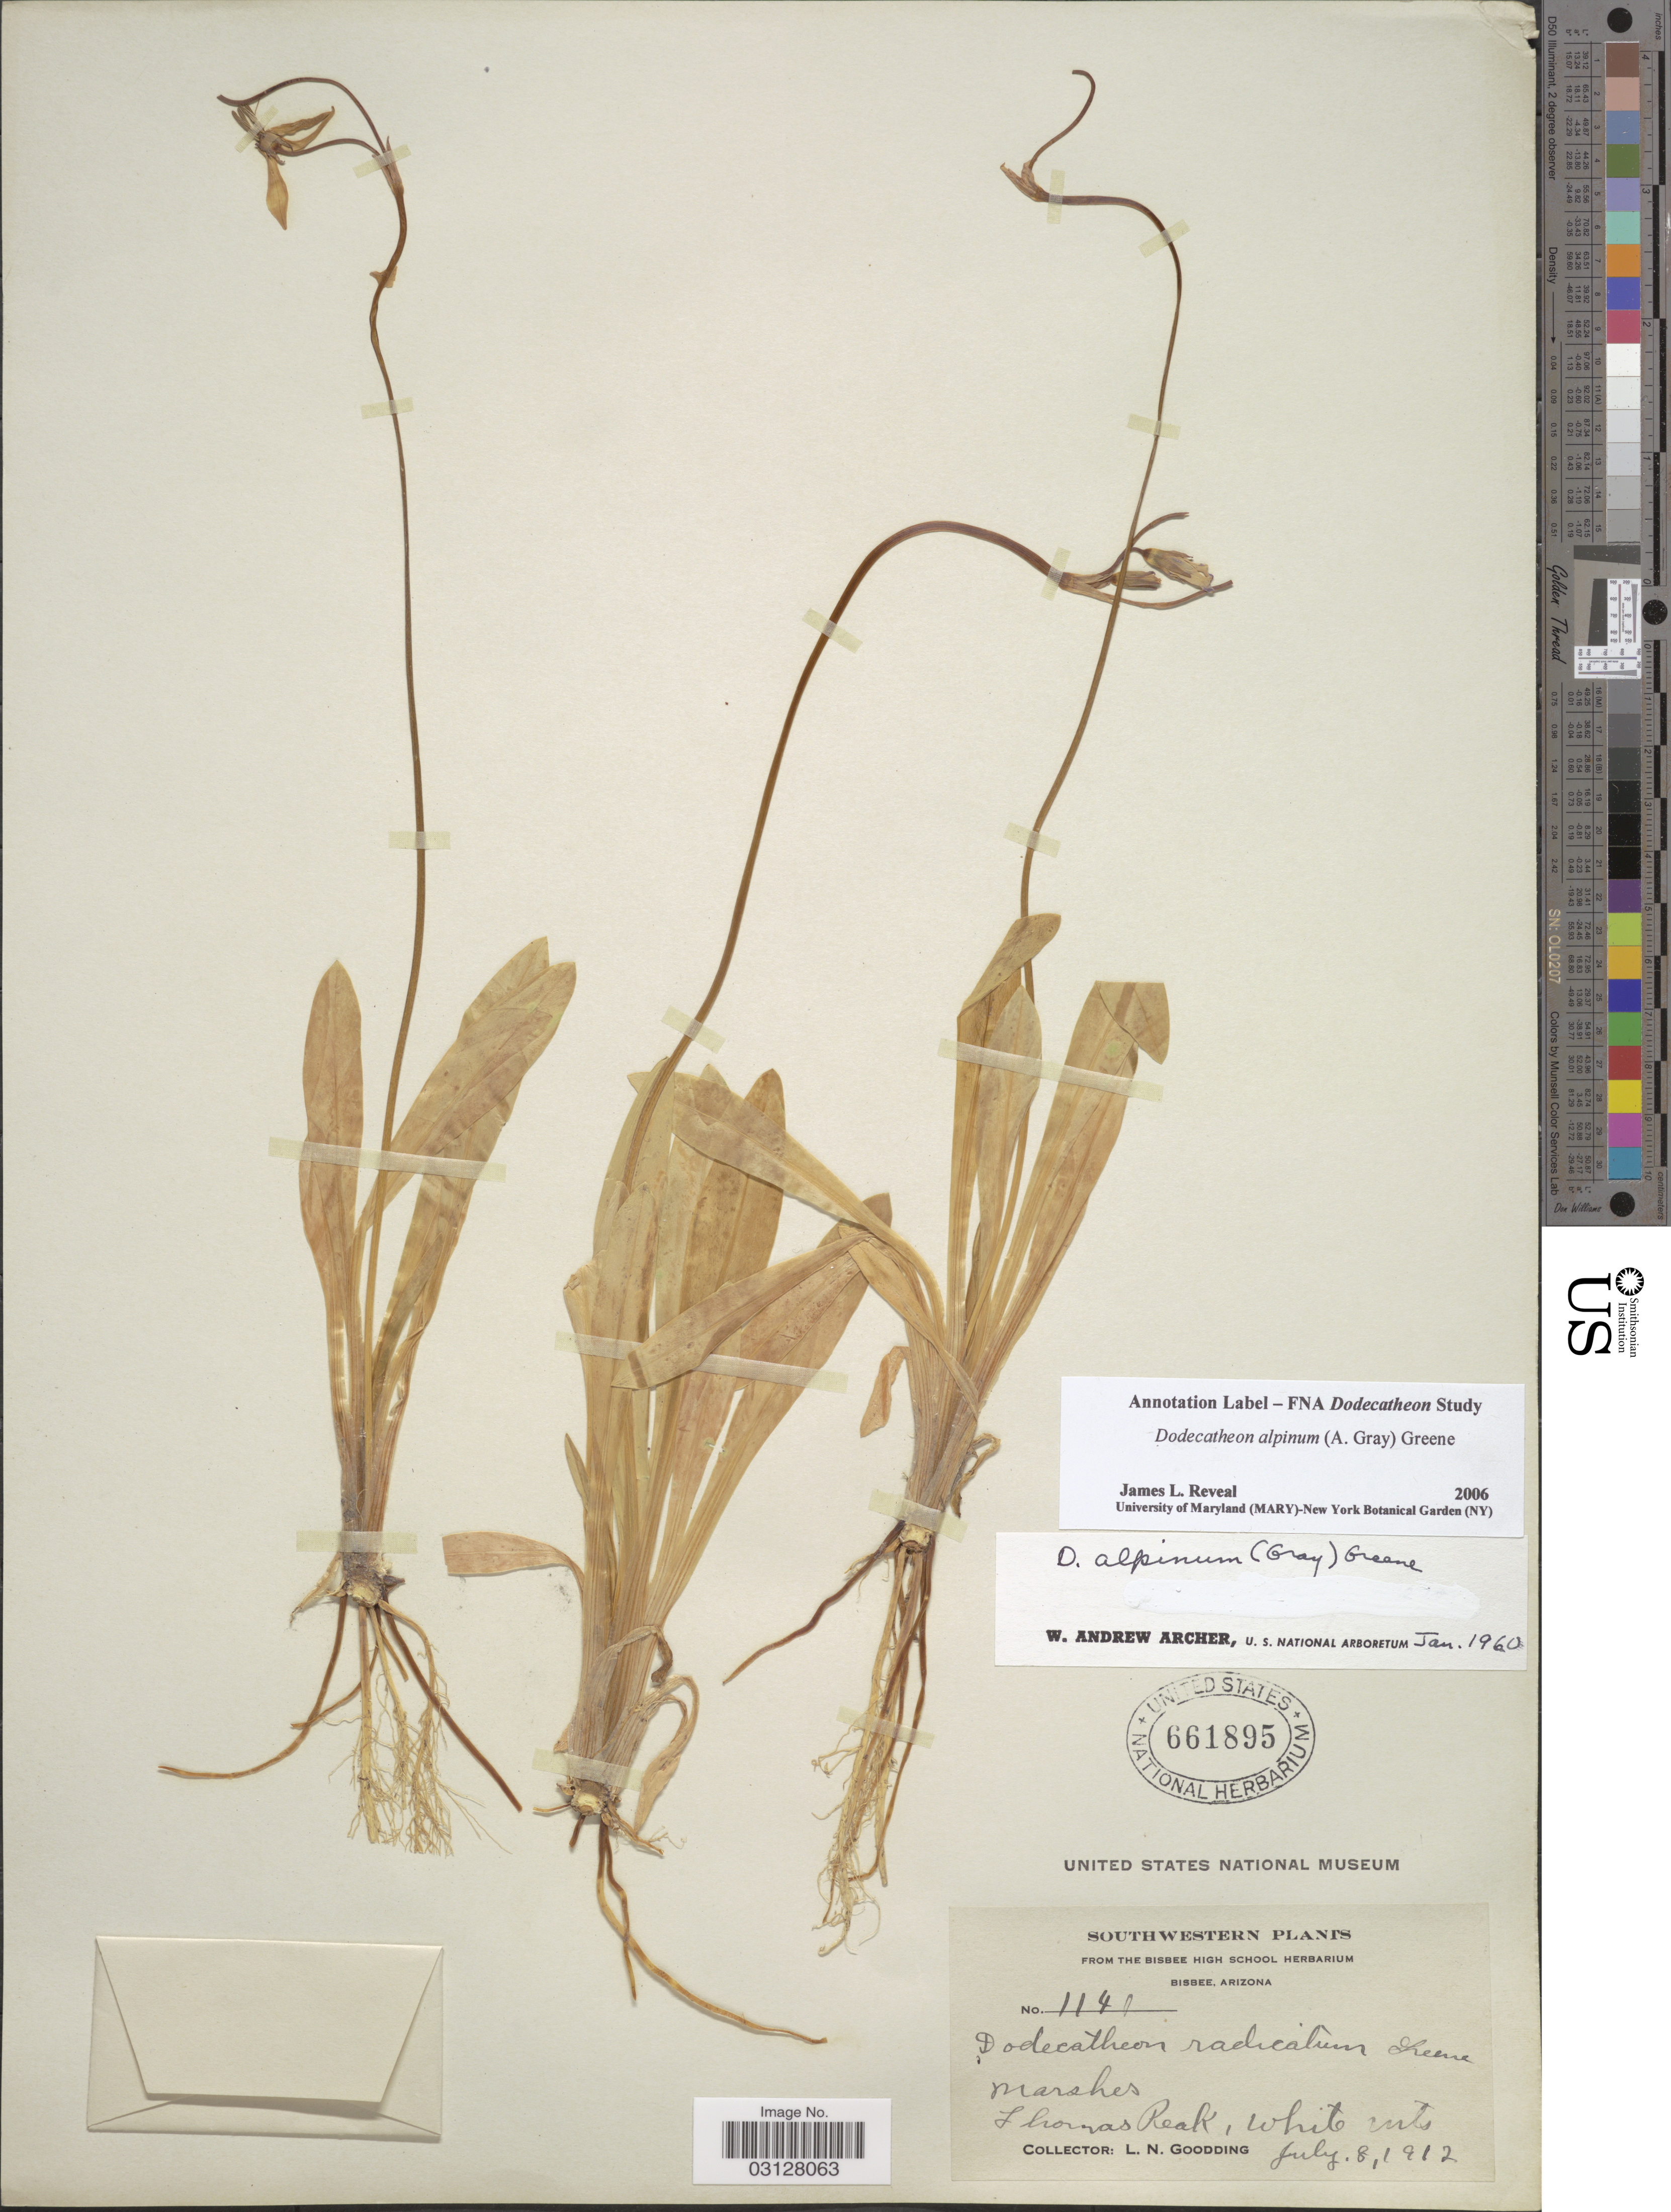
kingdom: Plantae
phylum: Tracheophyta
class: Magnoliopsida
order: Ericales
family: Primulaceae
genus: Dodecatheon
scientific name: Dodecatheon alpinum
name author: (A. Gray) Greene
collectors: L. N. Goodding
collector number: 1141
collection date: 1912-07-08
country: United States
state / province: Arizona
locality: Southwestern. Bisbee. Thomas Peak, White Mts.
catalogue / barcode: US 661895